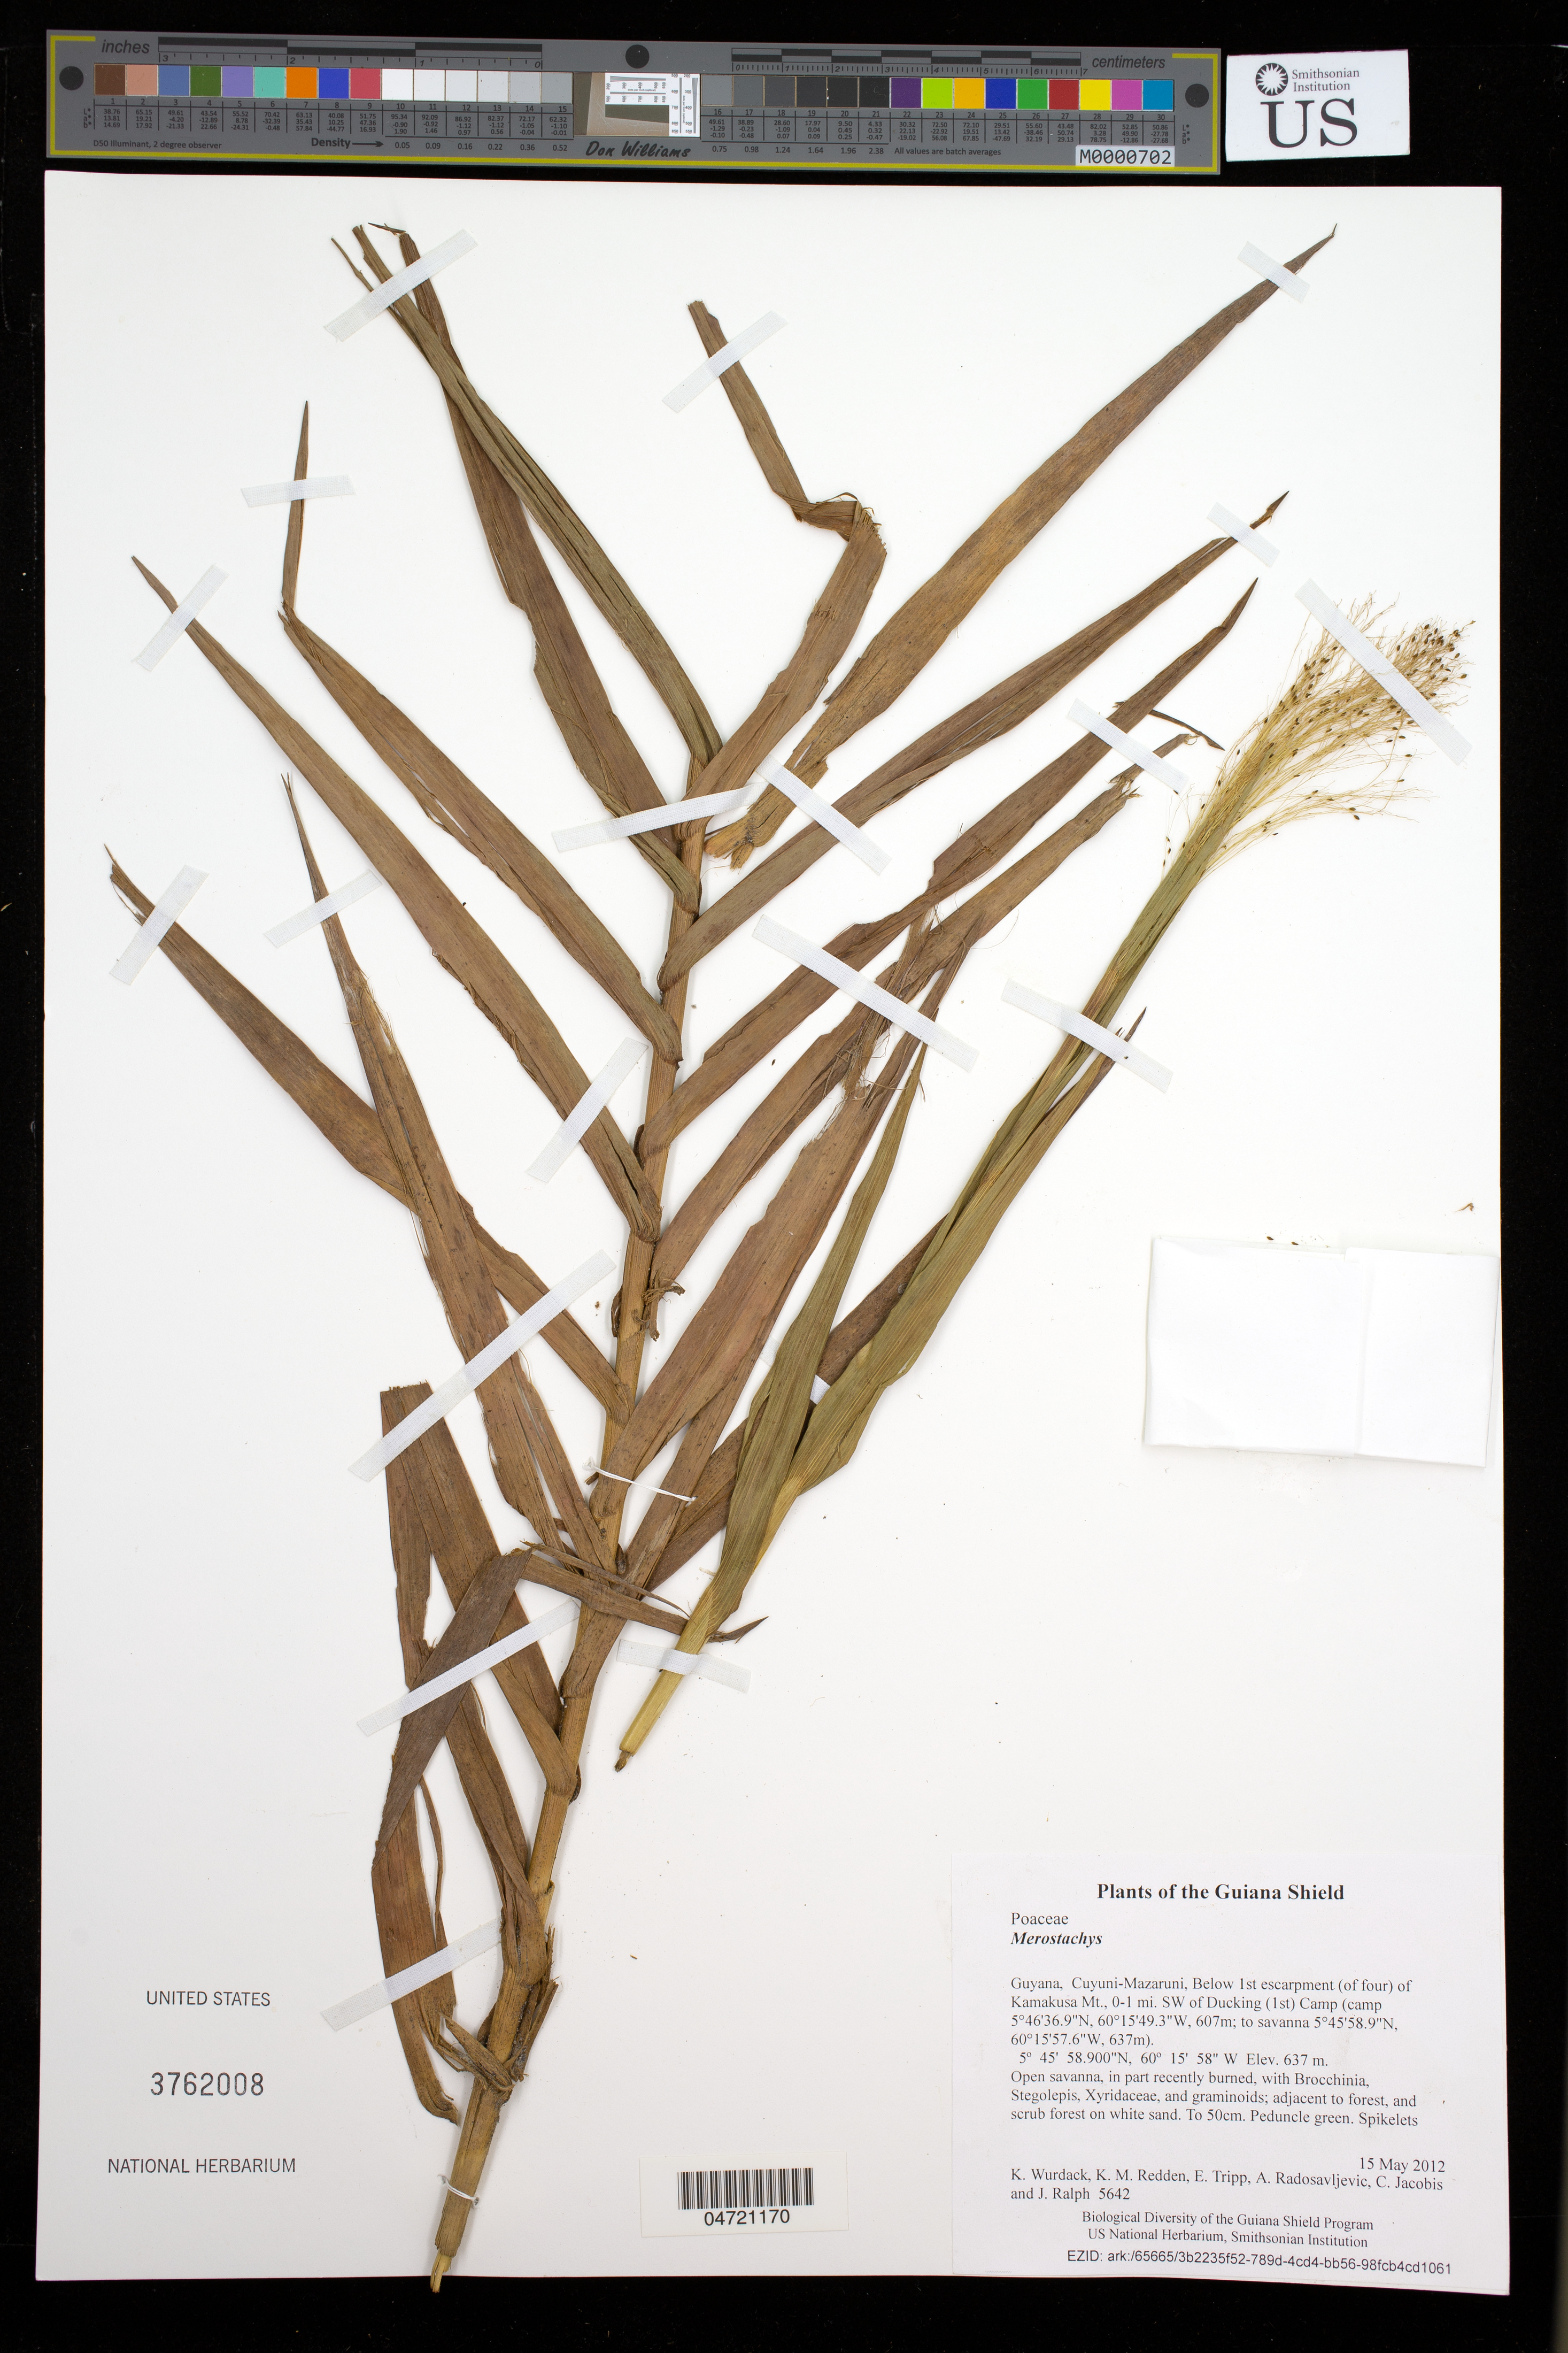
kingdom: Plantae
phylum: Tracheophyta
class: Liliopsida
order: Poales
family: Poaceae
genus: Merostachys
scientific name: Merostachys sp.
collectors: K. Wurdack, K. M. Redden, E. Tripp, A. Radosavljevic, C. Jacobis & J. Ralph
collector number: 5642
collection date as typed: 15 May 2012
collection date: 2012-05-15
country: Guyana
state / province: Cuyuni-Mazaruni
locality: Below 1st escarpment (of four) of Kamakusa Mt., 0-1 mi. SW of Ducking (1st) Camp (camp 5°46'36.9"N, 60°15'49.3"W, 607m; to savanna 5°45'58.9"N, 60°15'57.6"W, 637m)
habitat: Open savanna, in part recently burned, with Brocchinia, Stegolepis, Xyridaceae, and graminoids; adjacent to forest, and scrub forest on white sand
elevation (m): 637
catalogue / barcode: US 3762008